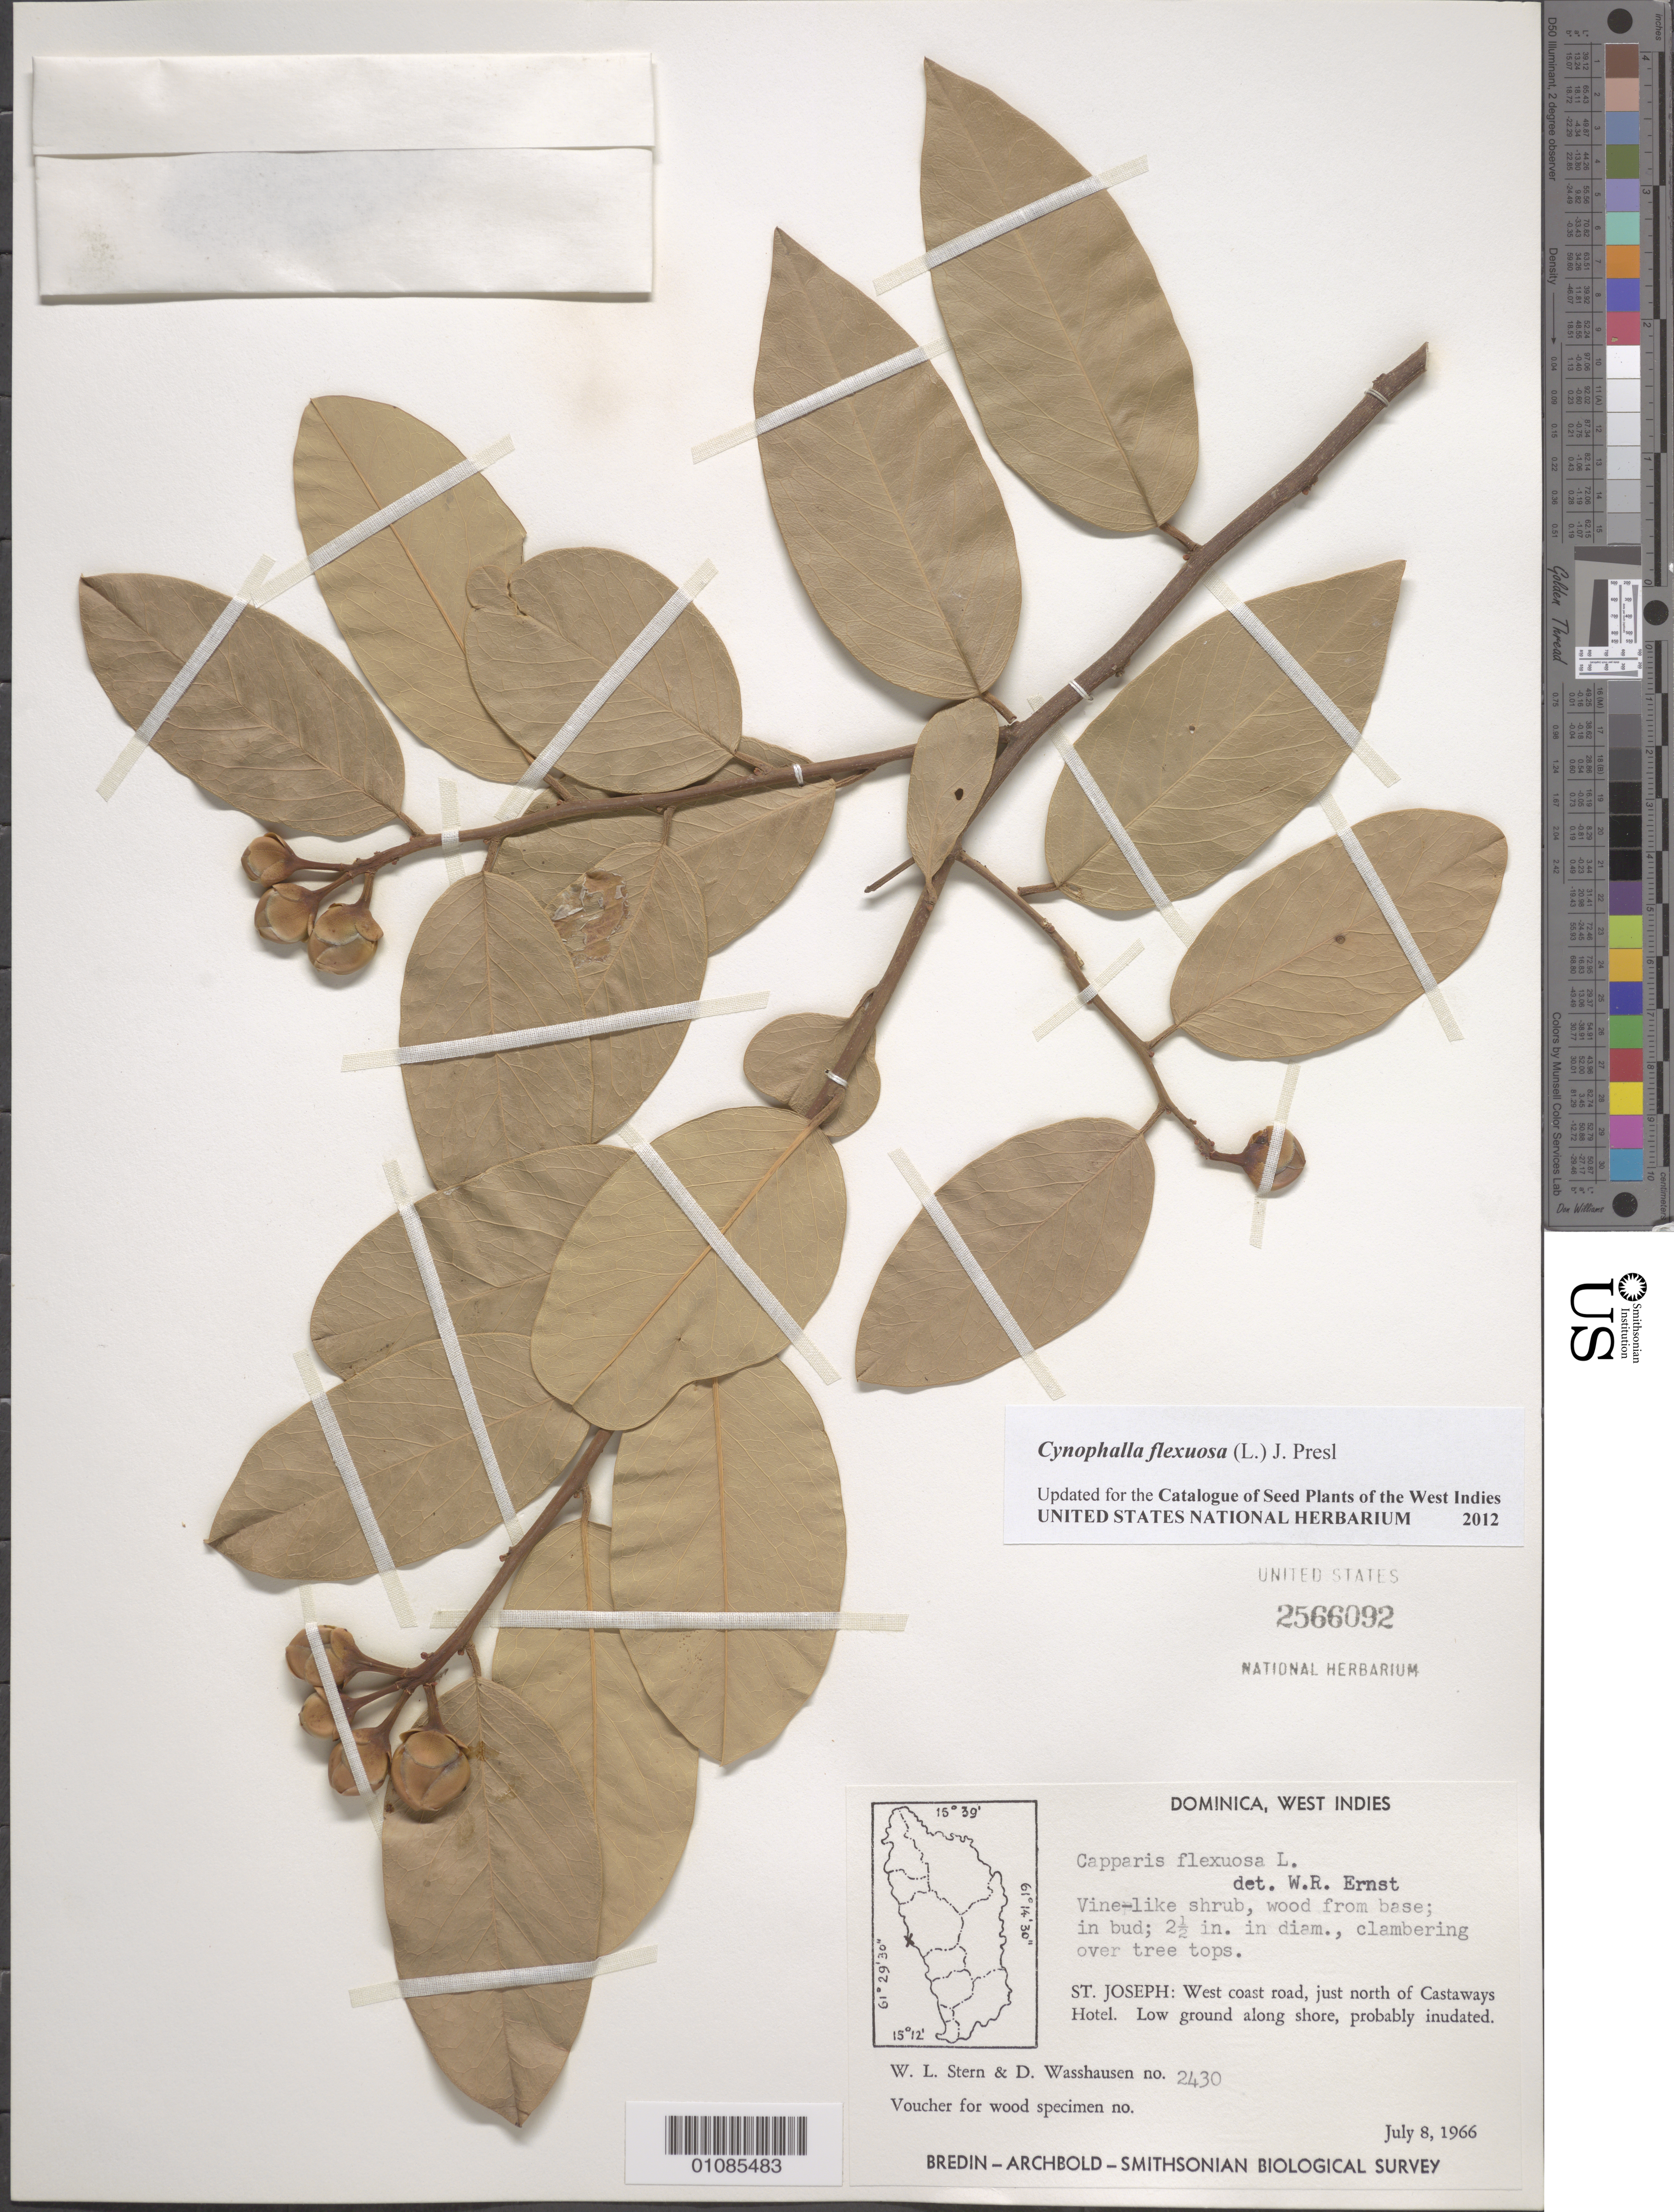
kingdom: Plantae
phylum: Tracheophyta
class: Magnoliopsida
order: Brassicales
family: Capparaceae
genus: Cynophalla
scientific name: Cynophalla flexuosa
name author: (L.) J. Presl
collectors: W. L. Stern & D. C. Wasshausen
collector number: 2430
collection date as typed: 08 Jul 1966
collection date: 1966-07-08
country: Dominica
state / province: St. Joseph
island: Dominica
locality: W coast road, just N of Castaways Hotel.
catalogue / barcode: US 2566092